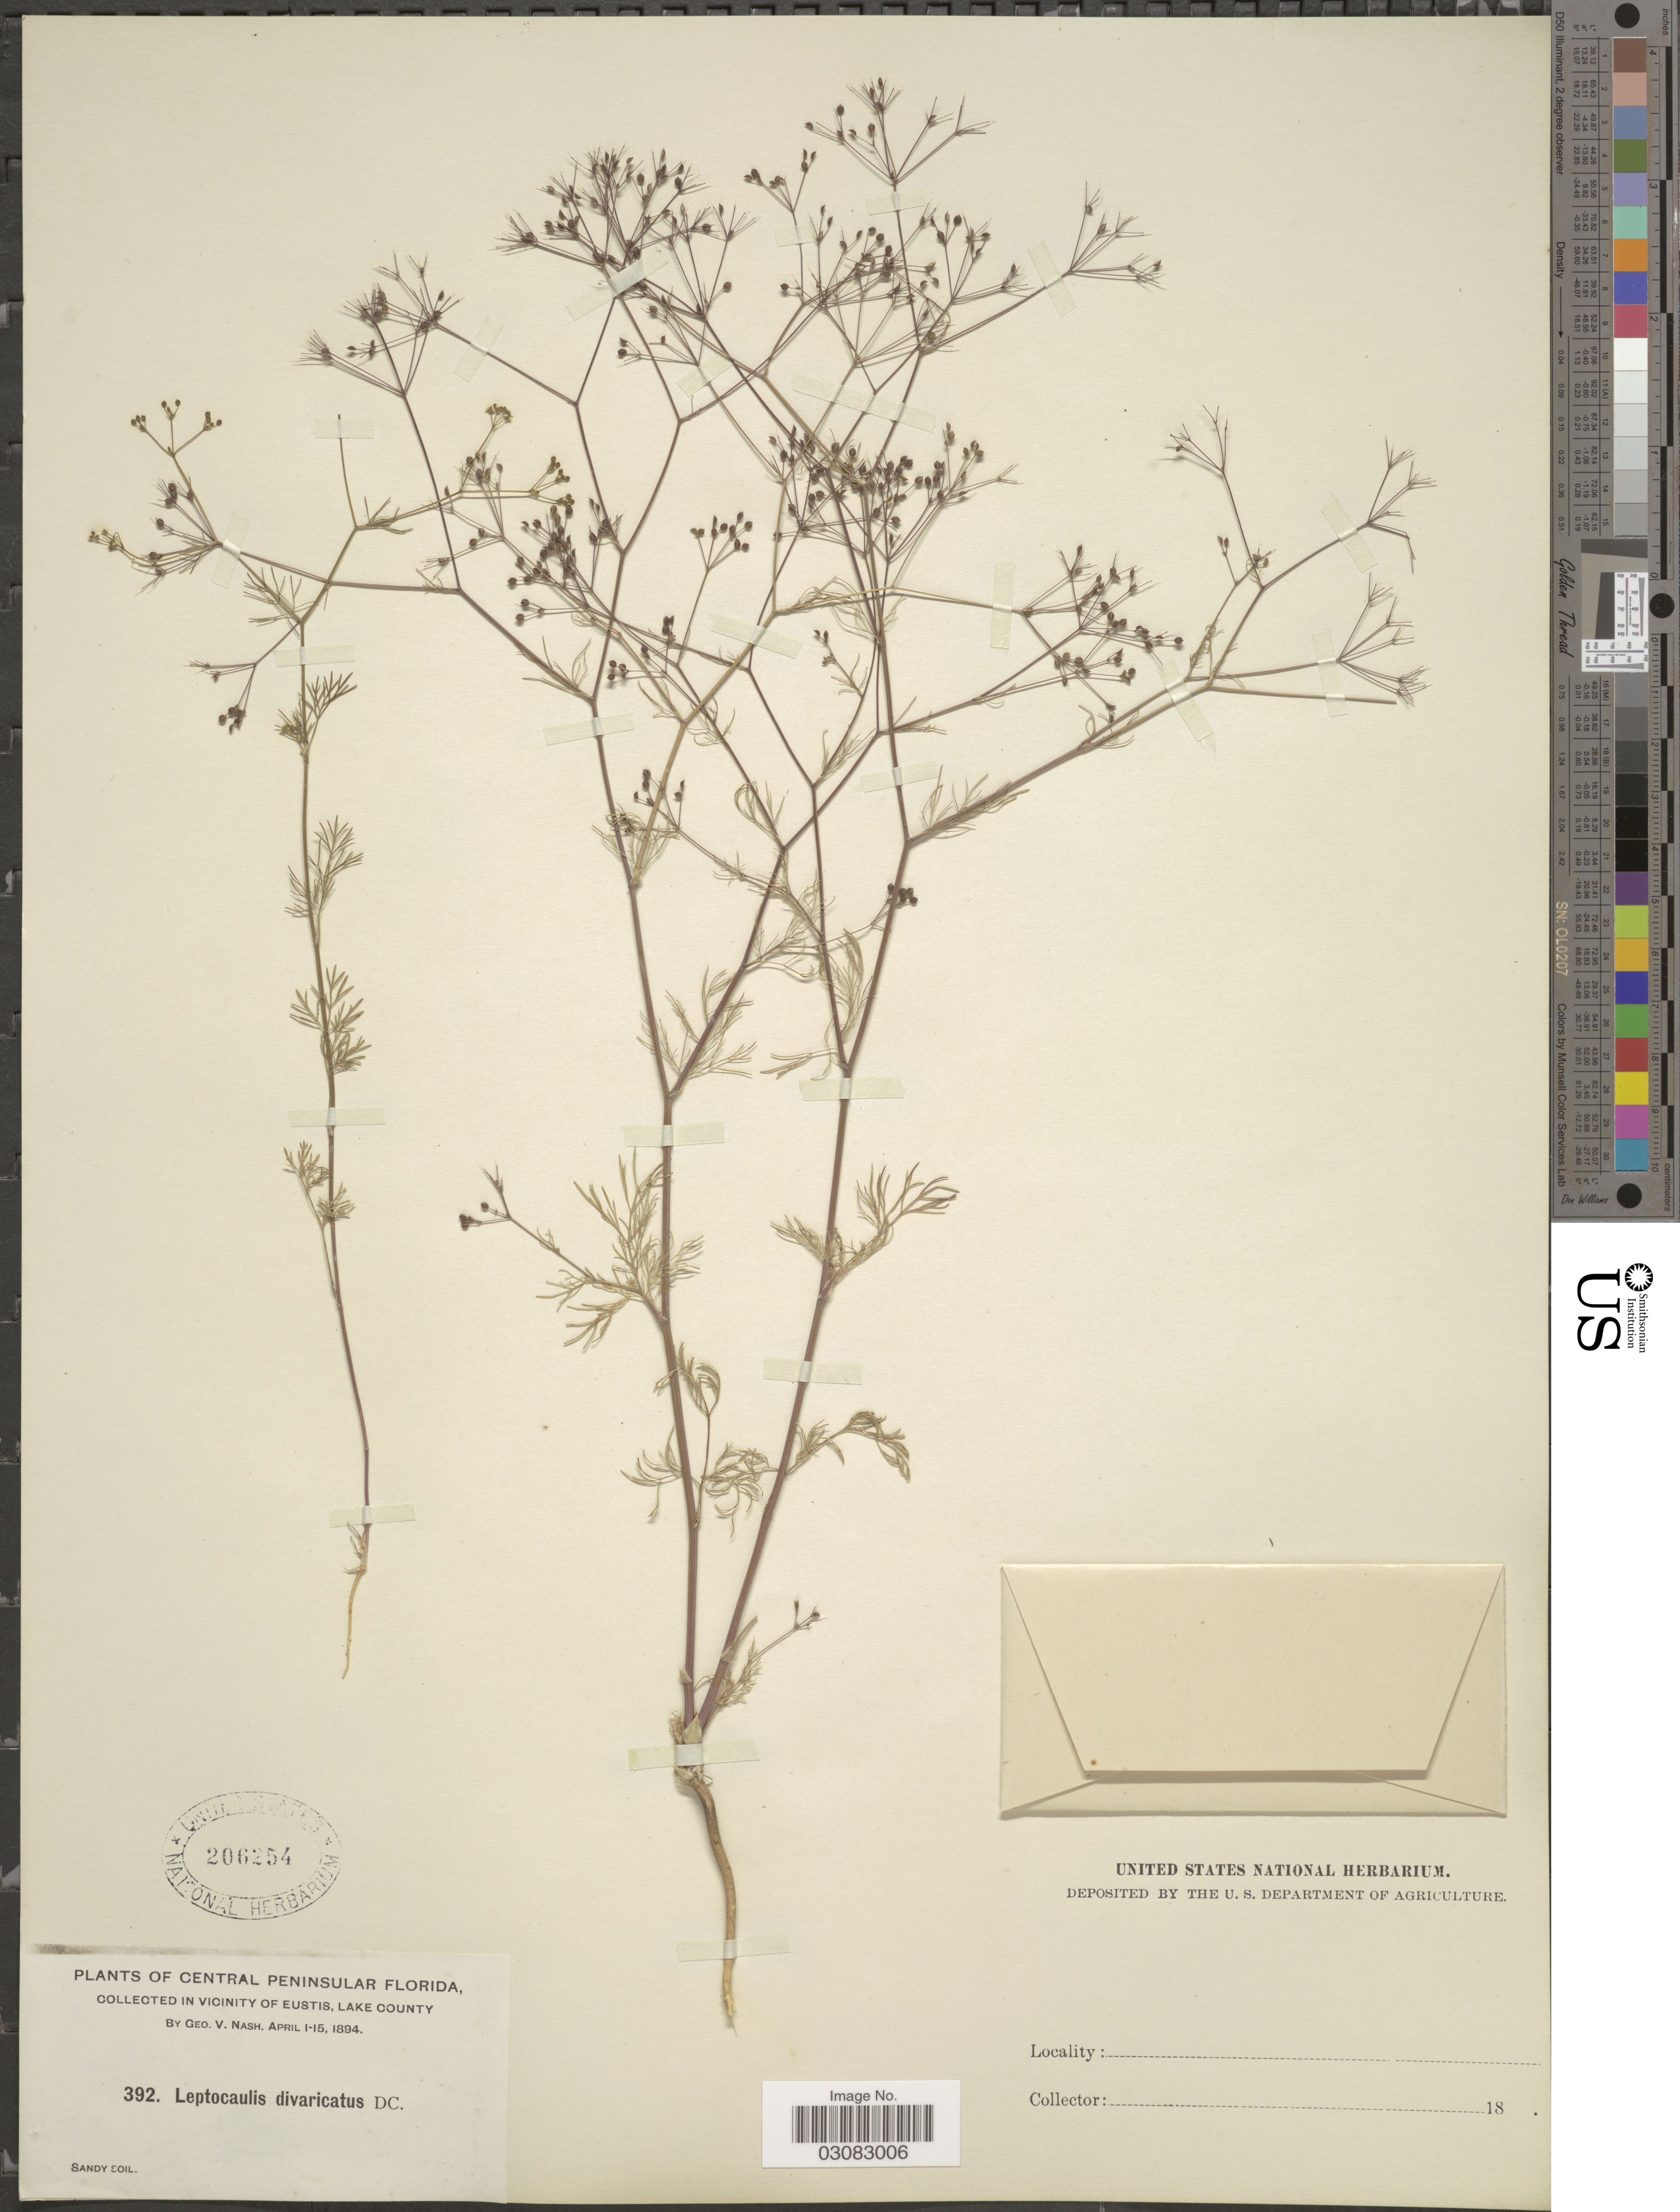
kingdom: Plantae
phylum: Tracheophyta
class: Magnoliopsida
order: Apiales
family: Apiaceae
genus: Spermolepis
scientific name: Spermolepis divaricata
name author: (Walter) Raf.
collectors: G. V. Nash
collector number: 392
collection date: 1894-04-01/1894-04-15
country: United States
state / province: Florida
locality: Central Peninsular Florida, In Vicinity of Eustis, Lake County.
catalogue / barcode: US 206254